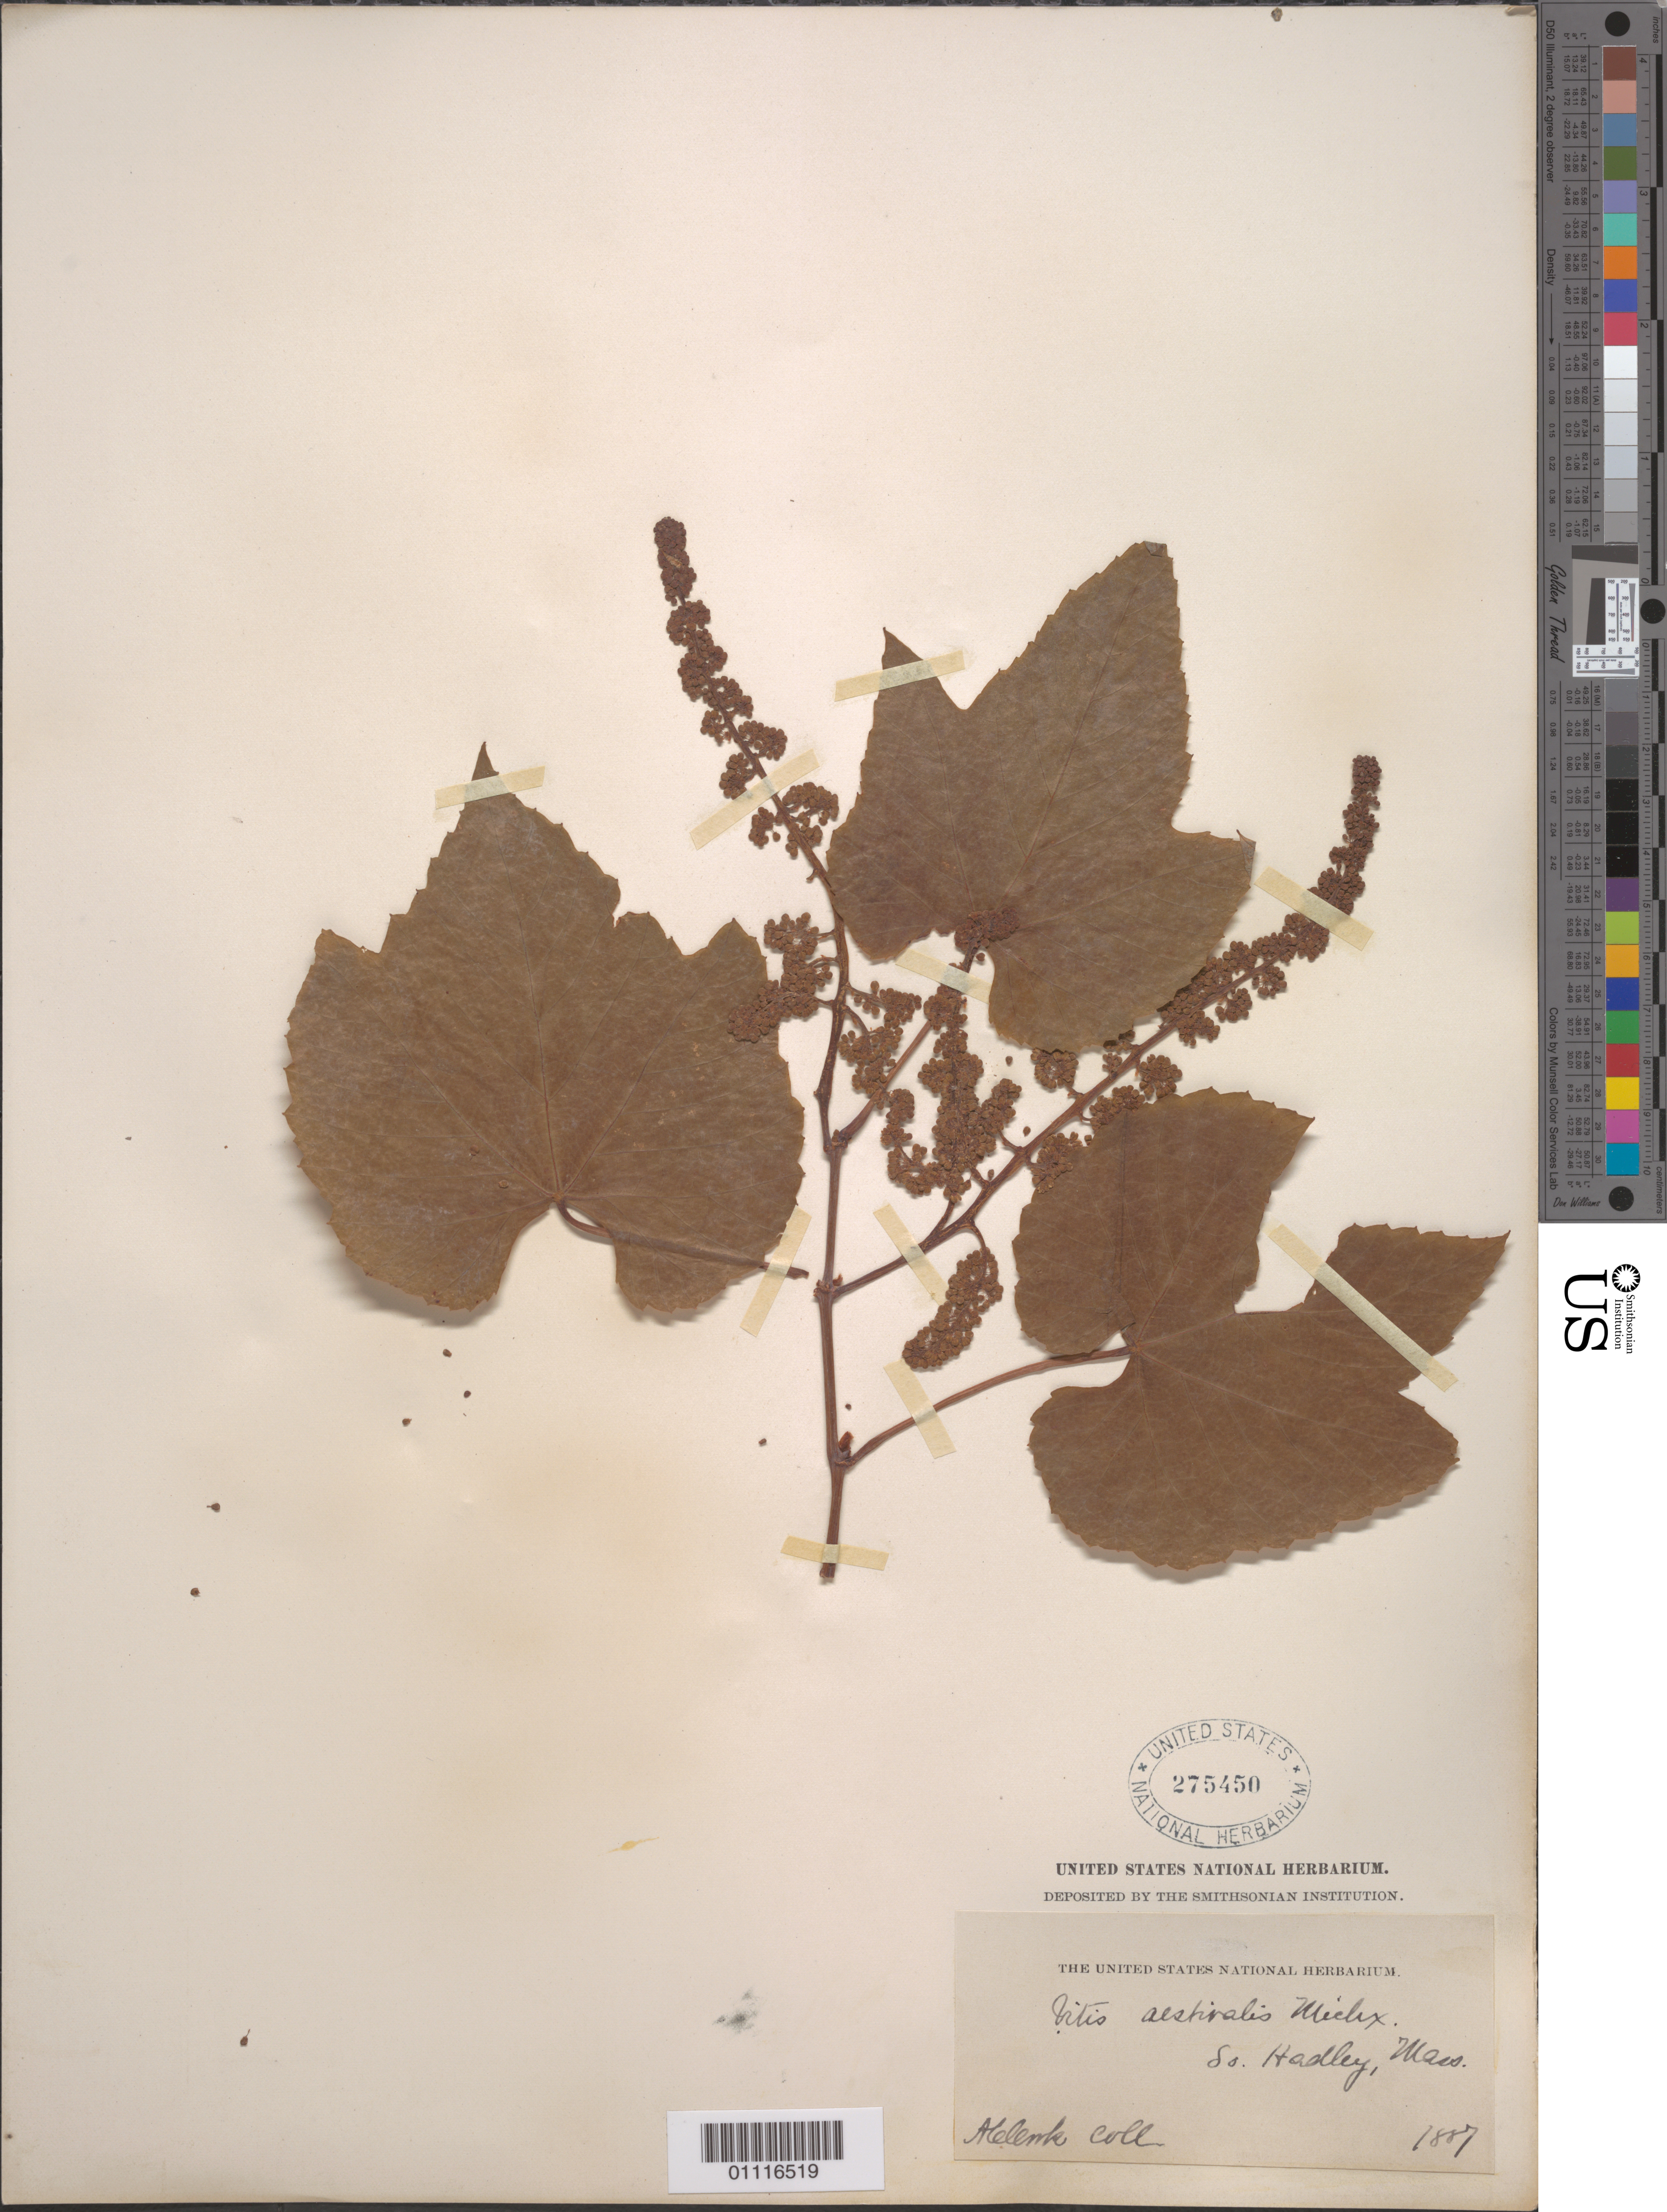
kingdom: Plantae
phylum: Tracheophyta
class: Magnoliopsida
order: Vitales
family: Vitaceae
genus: Vitis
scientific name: Vitis aestivalis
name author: Michx.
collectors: A. Cook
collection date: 1887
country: United States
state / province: Massachusetts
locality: So. Hadley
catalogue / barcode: US 275450